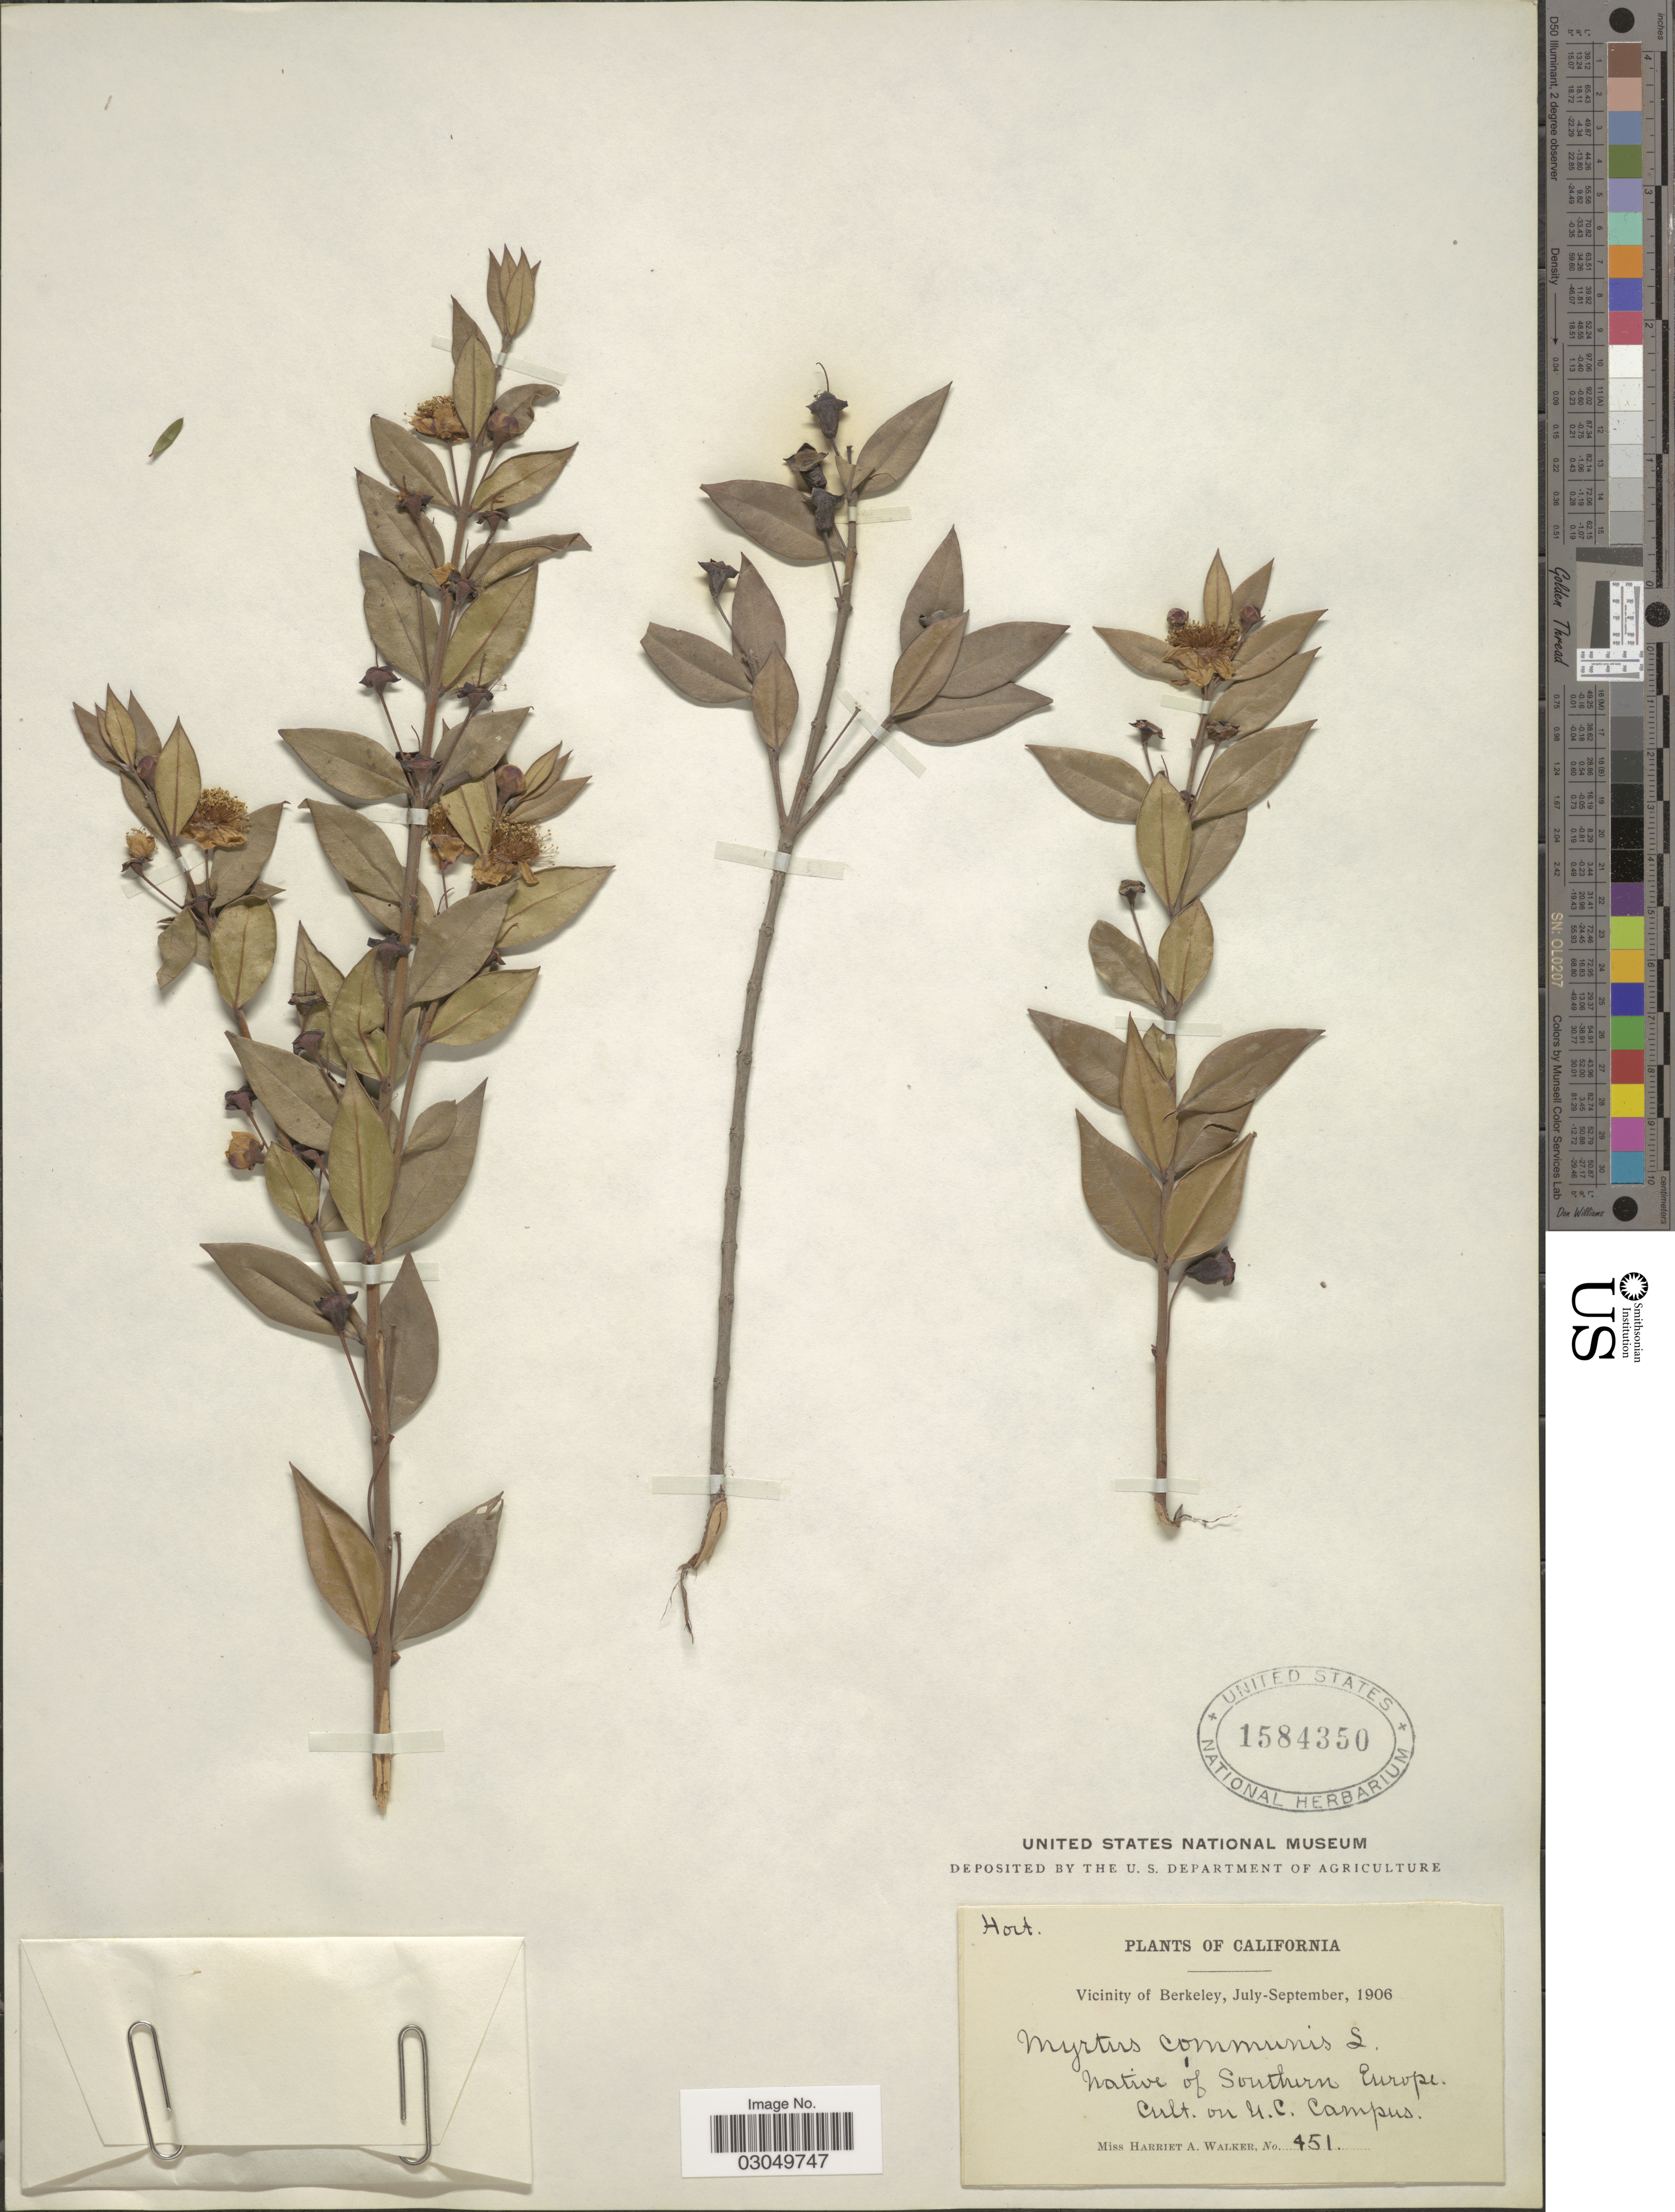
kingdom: Plantae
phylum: Tracheophyta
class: Magnoliopsida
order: Myrtales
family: Myrtaceae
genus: Myrtus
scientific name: Myrtus communis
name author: L.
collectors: H. Walker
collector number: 451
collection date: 1906-07/1906-09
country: United States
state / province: California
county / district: Alameda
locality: Vicinity of Berkeley. Cult. on U. C. Campus.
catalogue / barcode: US 1584350